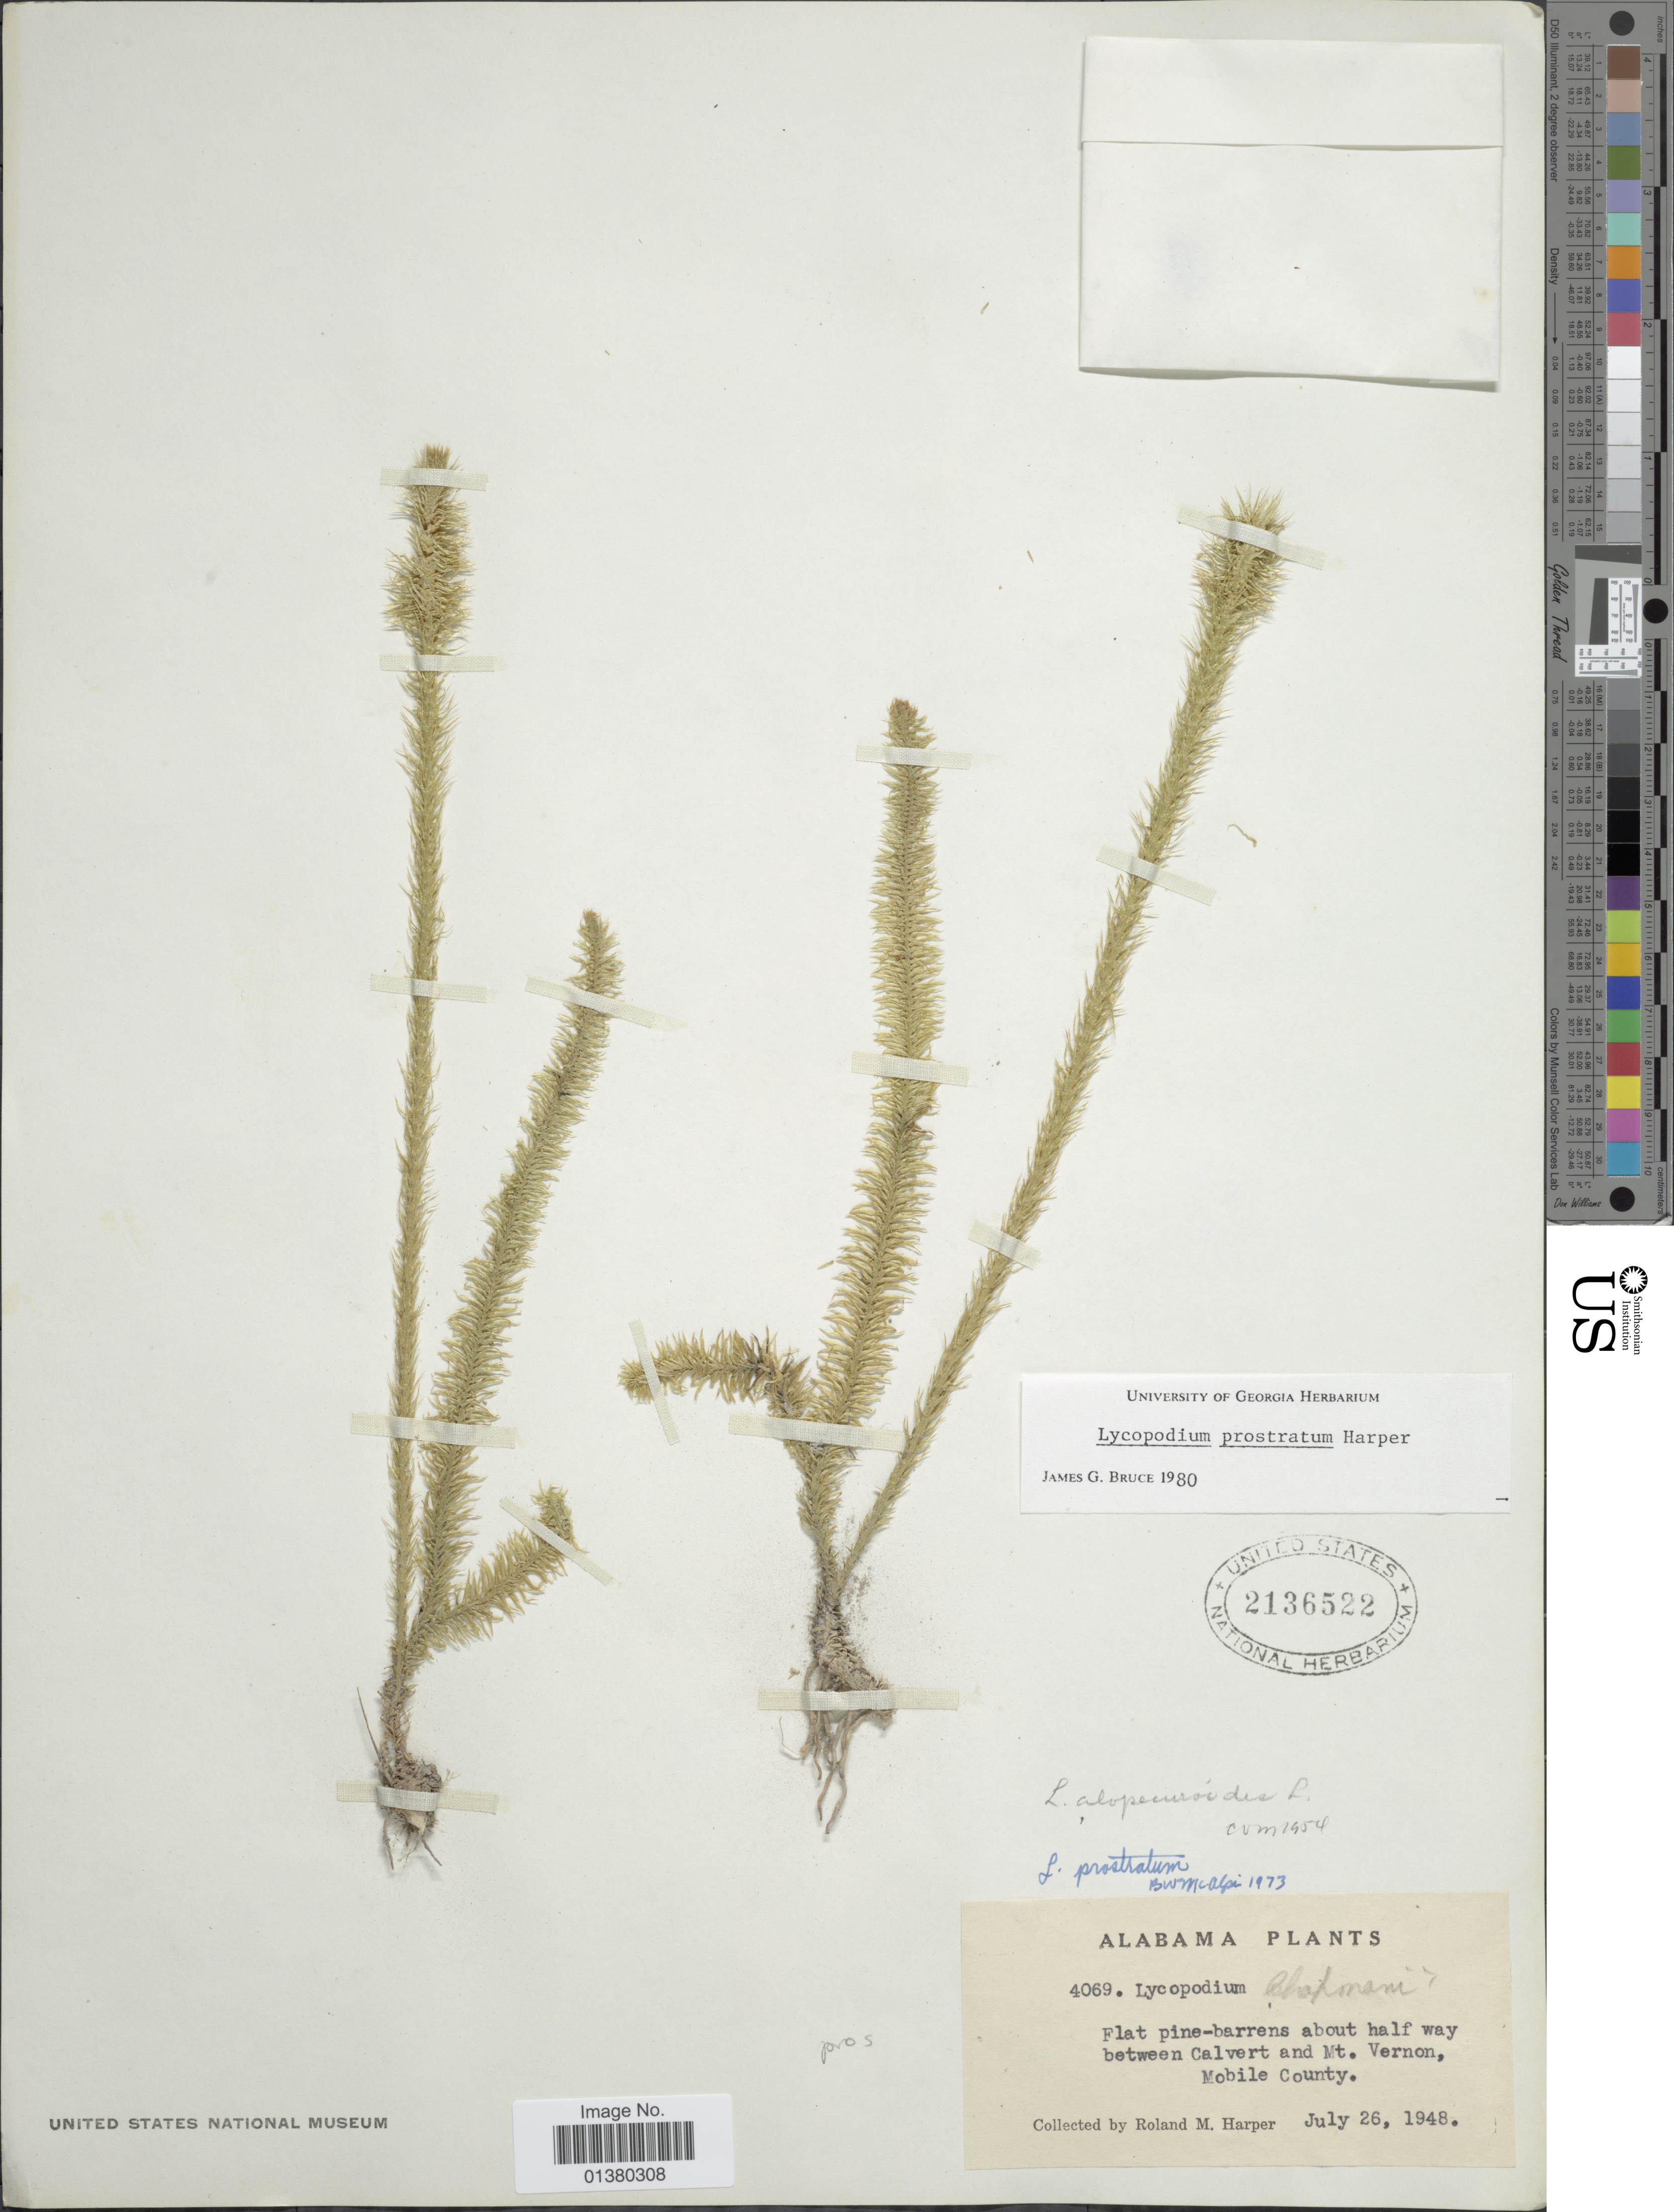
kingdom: Plantae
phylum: Tracheophyta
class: Lycopodiopsida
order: Lycopodiales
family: Lycopodiaceae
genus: Lycopodiella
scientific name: Lycopodiella prostrata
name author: (R.M. Harper) Cranfill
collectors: R. M. Harper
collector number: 4069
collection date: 1948-07-26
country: United States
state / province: Alabama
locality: About half way between Calvert and Mt Vernon, Mobile County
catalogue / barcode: US 2136522